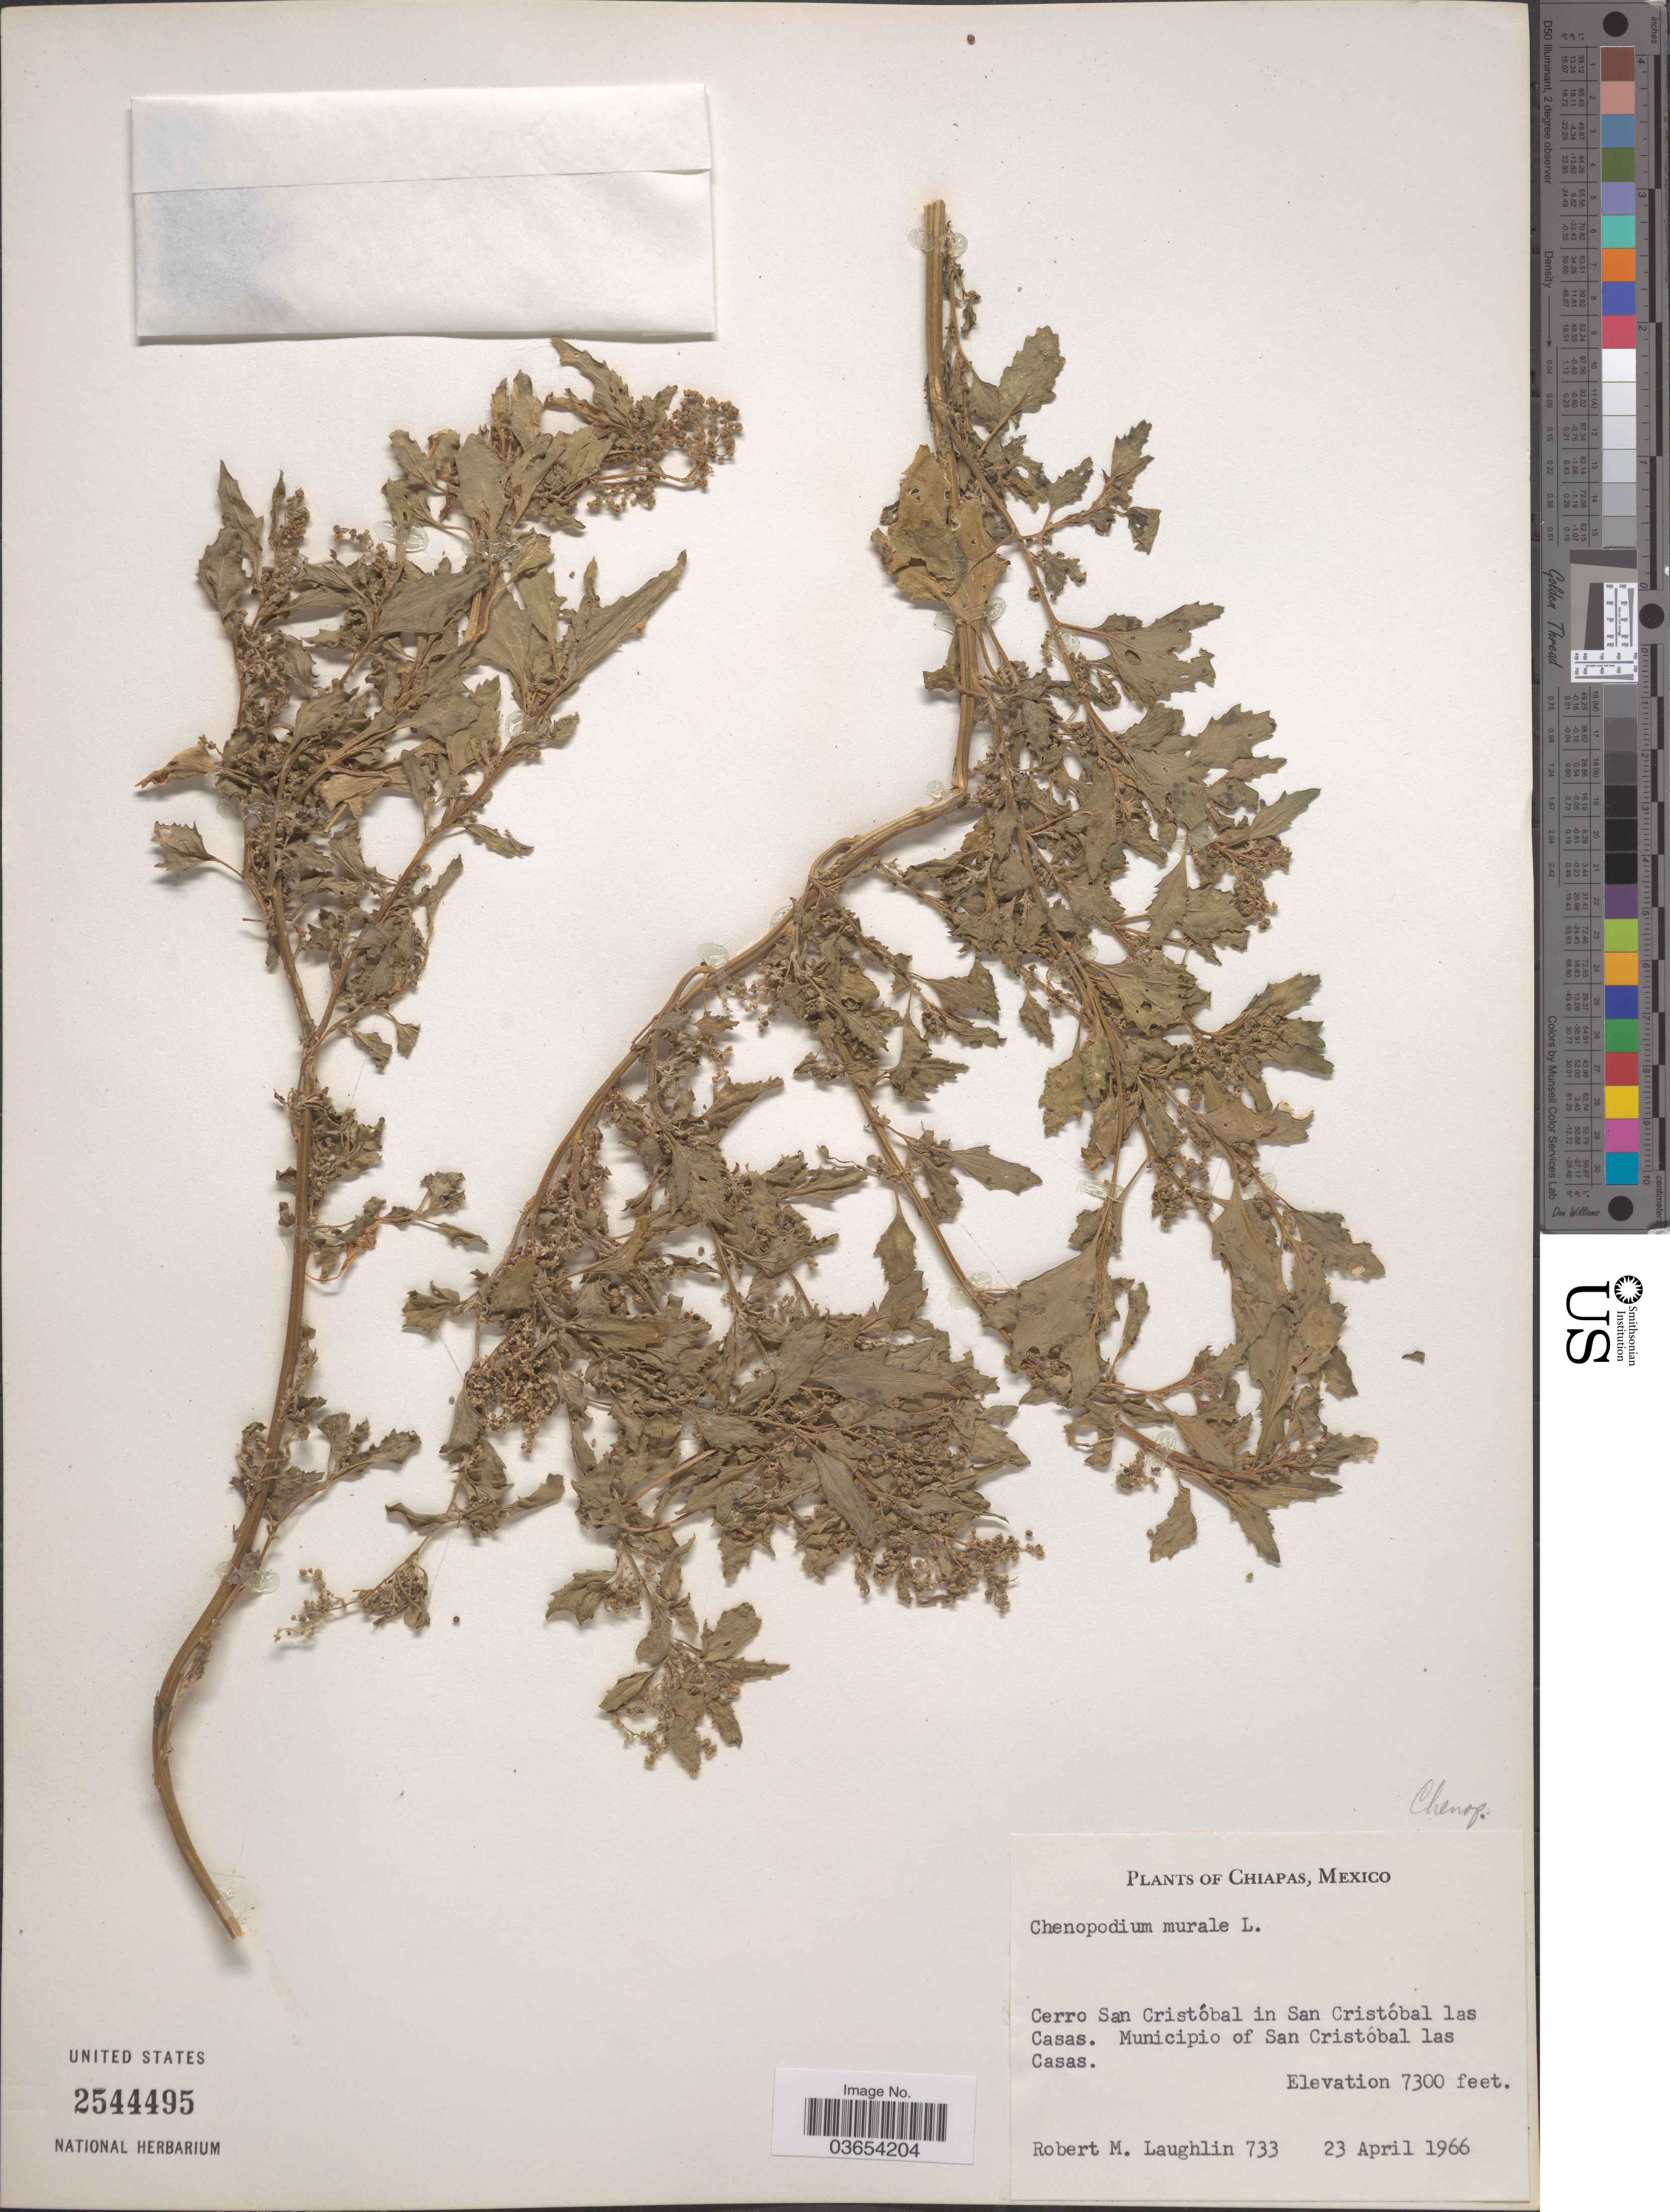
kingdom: Plantae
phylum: Tracheophyta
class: Magnoliopsida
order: Caryophyllales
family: Amaranthaceae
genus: Chenopodium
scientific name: Chenopodium murale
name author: L.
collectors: R. M. Laughlin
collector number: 733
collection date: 1966-04-23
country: Mexico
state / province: Chiapas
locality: Cerro San Cristóbal in San Cristóbal las Casas. Municipio of San Cristóbal las Casas.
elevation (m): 2225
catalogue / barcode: US 2544495